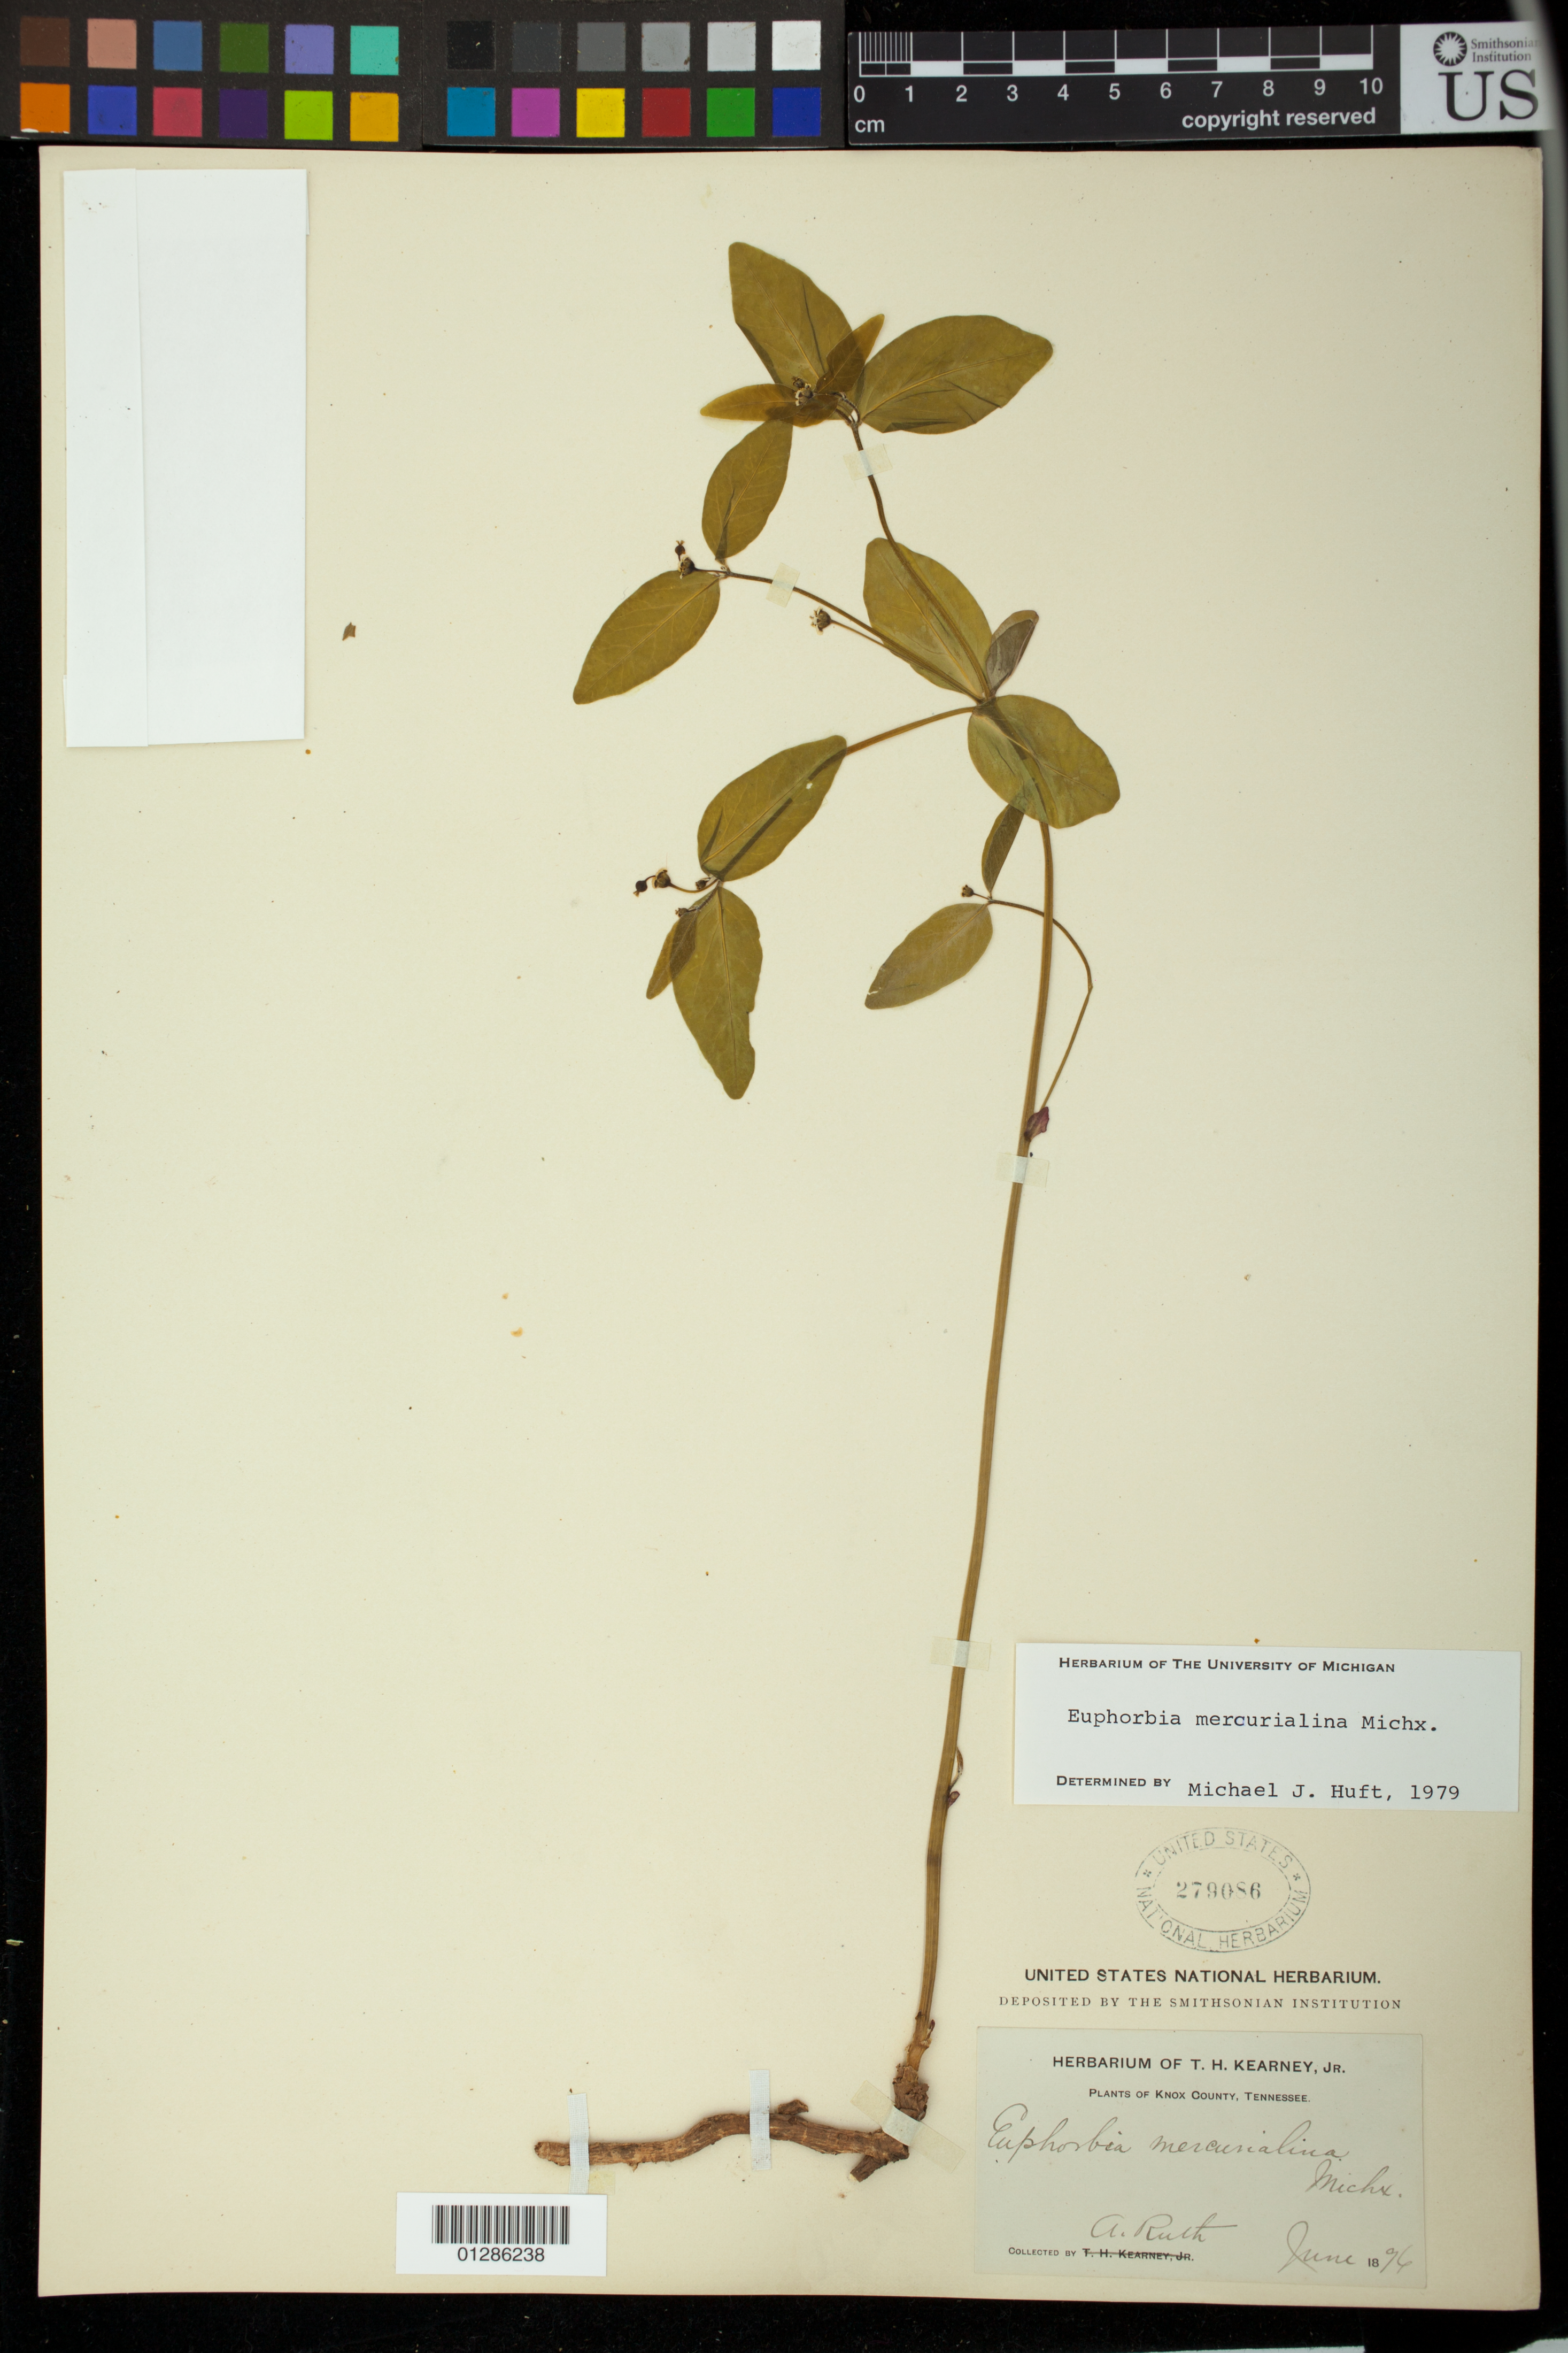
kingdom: Plantae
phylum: Tracheophyta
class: Magnoliopsida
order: Malpighiales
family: Euphorbiaceae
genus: Euphorbia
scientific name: Euphorbia mercurialina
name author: Michx.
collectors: A. Ruth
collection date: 1896-06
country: United States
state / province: Tennessee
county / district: Knox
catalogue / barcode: US 279086